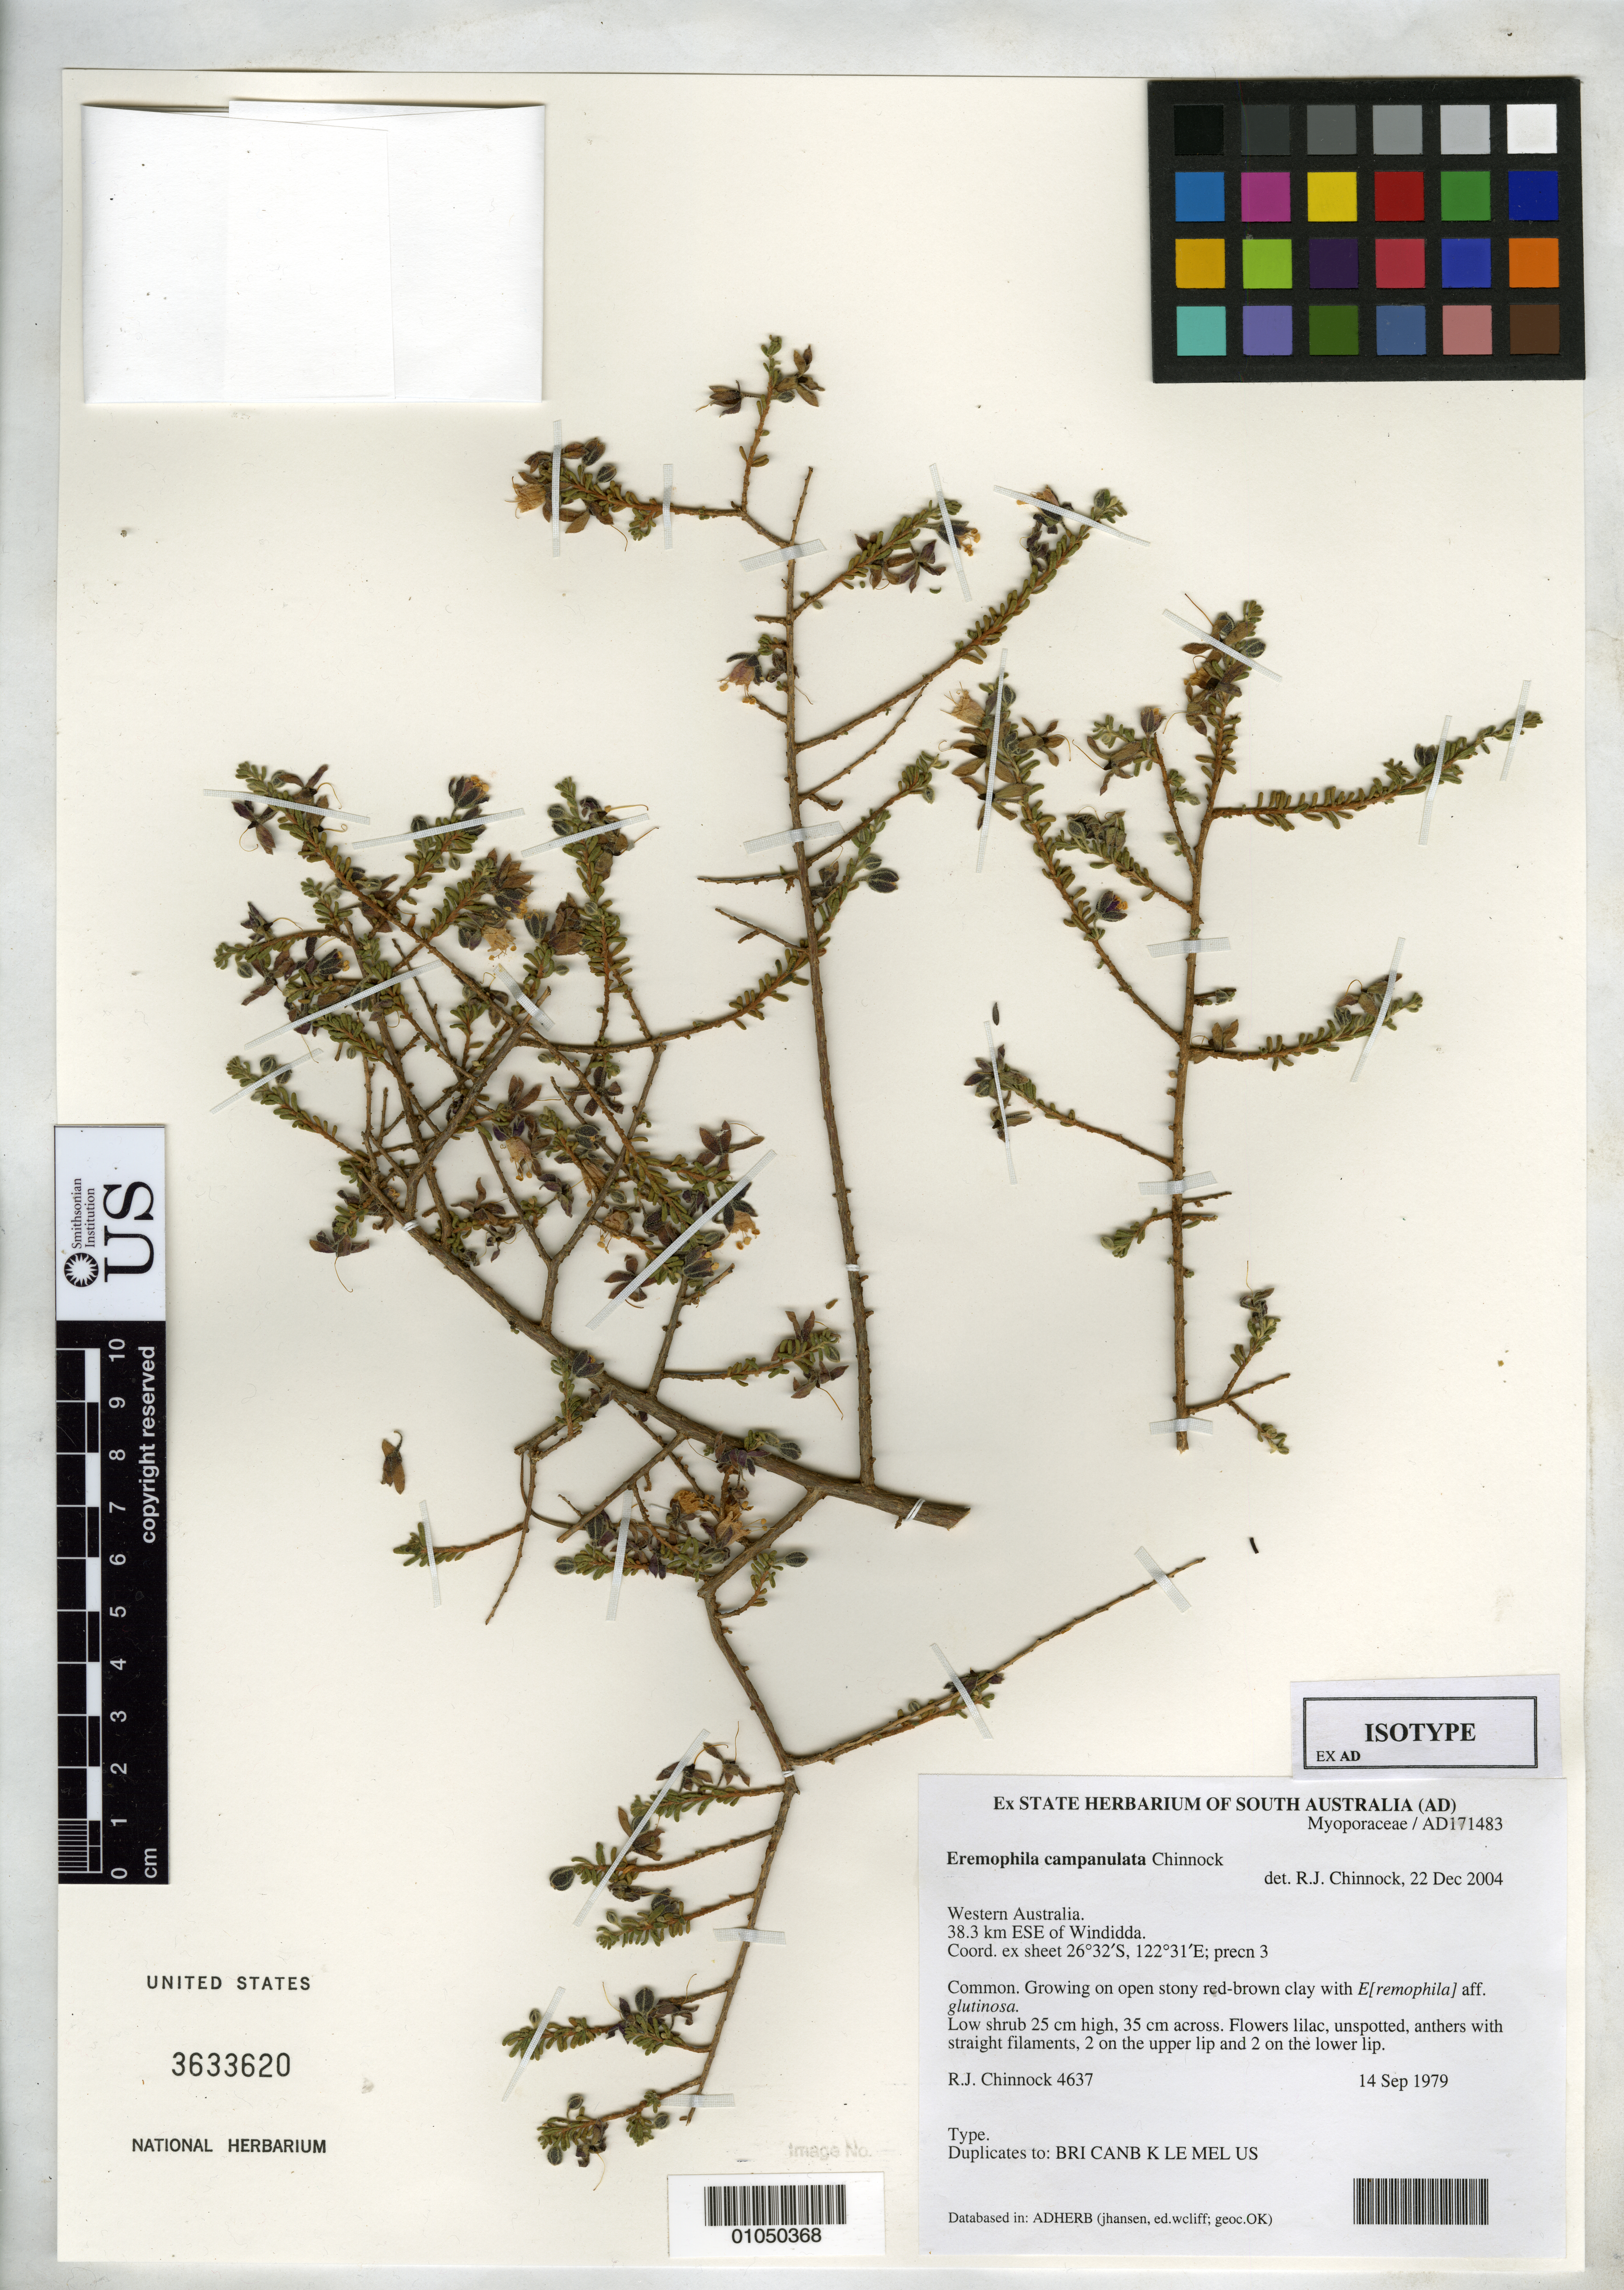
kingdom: Plantae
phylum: Tracheophyta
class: Magnoliopsida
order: Lamiales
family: Scrophulariaceae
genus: Eremophila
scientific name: Eremophila campanulata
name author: Chinnock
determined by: Chinnock, R. J.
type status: Isotype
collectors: R. J. Chinnock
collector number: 4637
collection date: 1979-09-14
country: Australia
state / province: Western Australia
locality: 38.3 km ESE of Windidda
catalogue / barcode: US 3633620